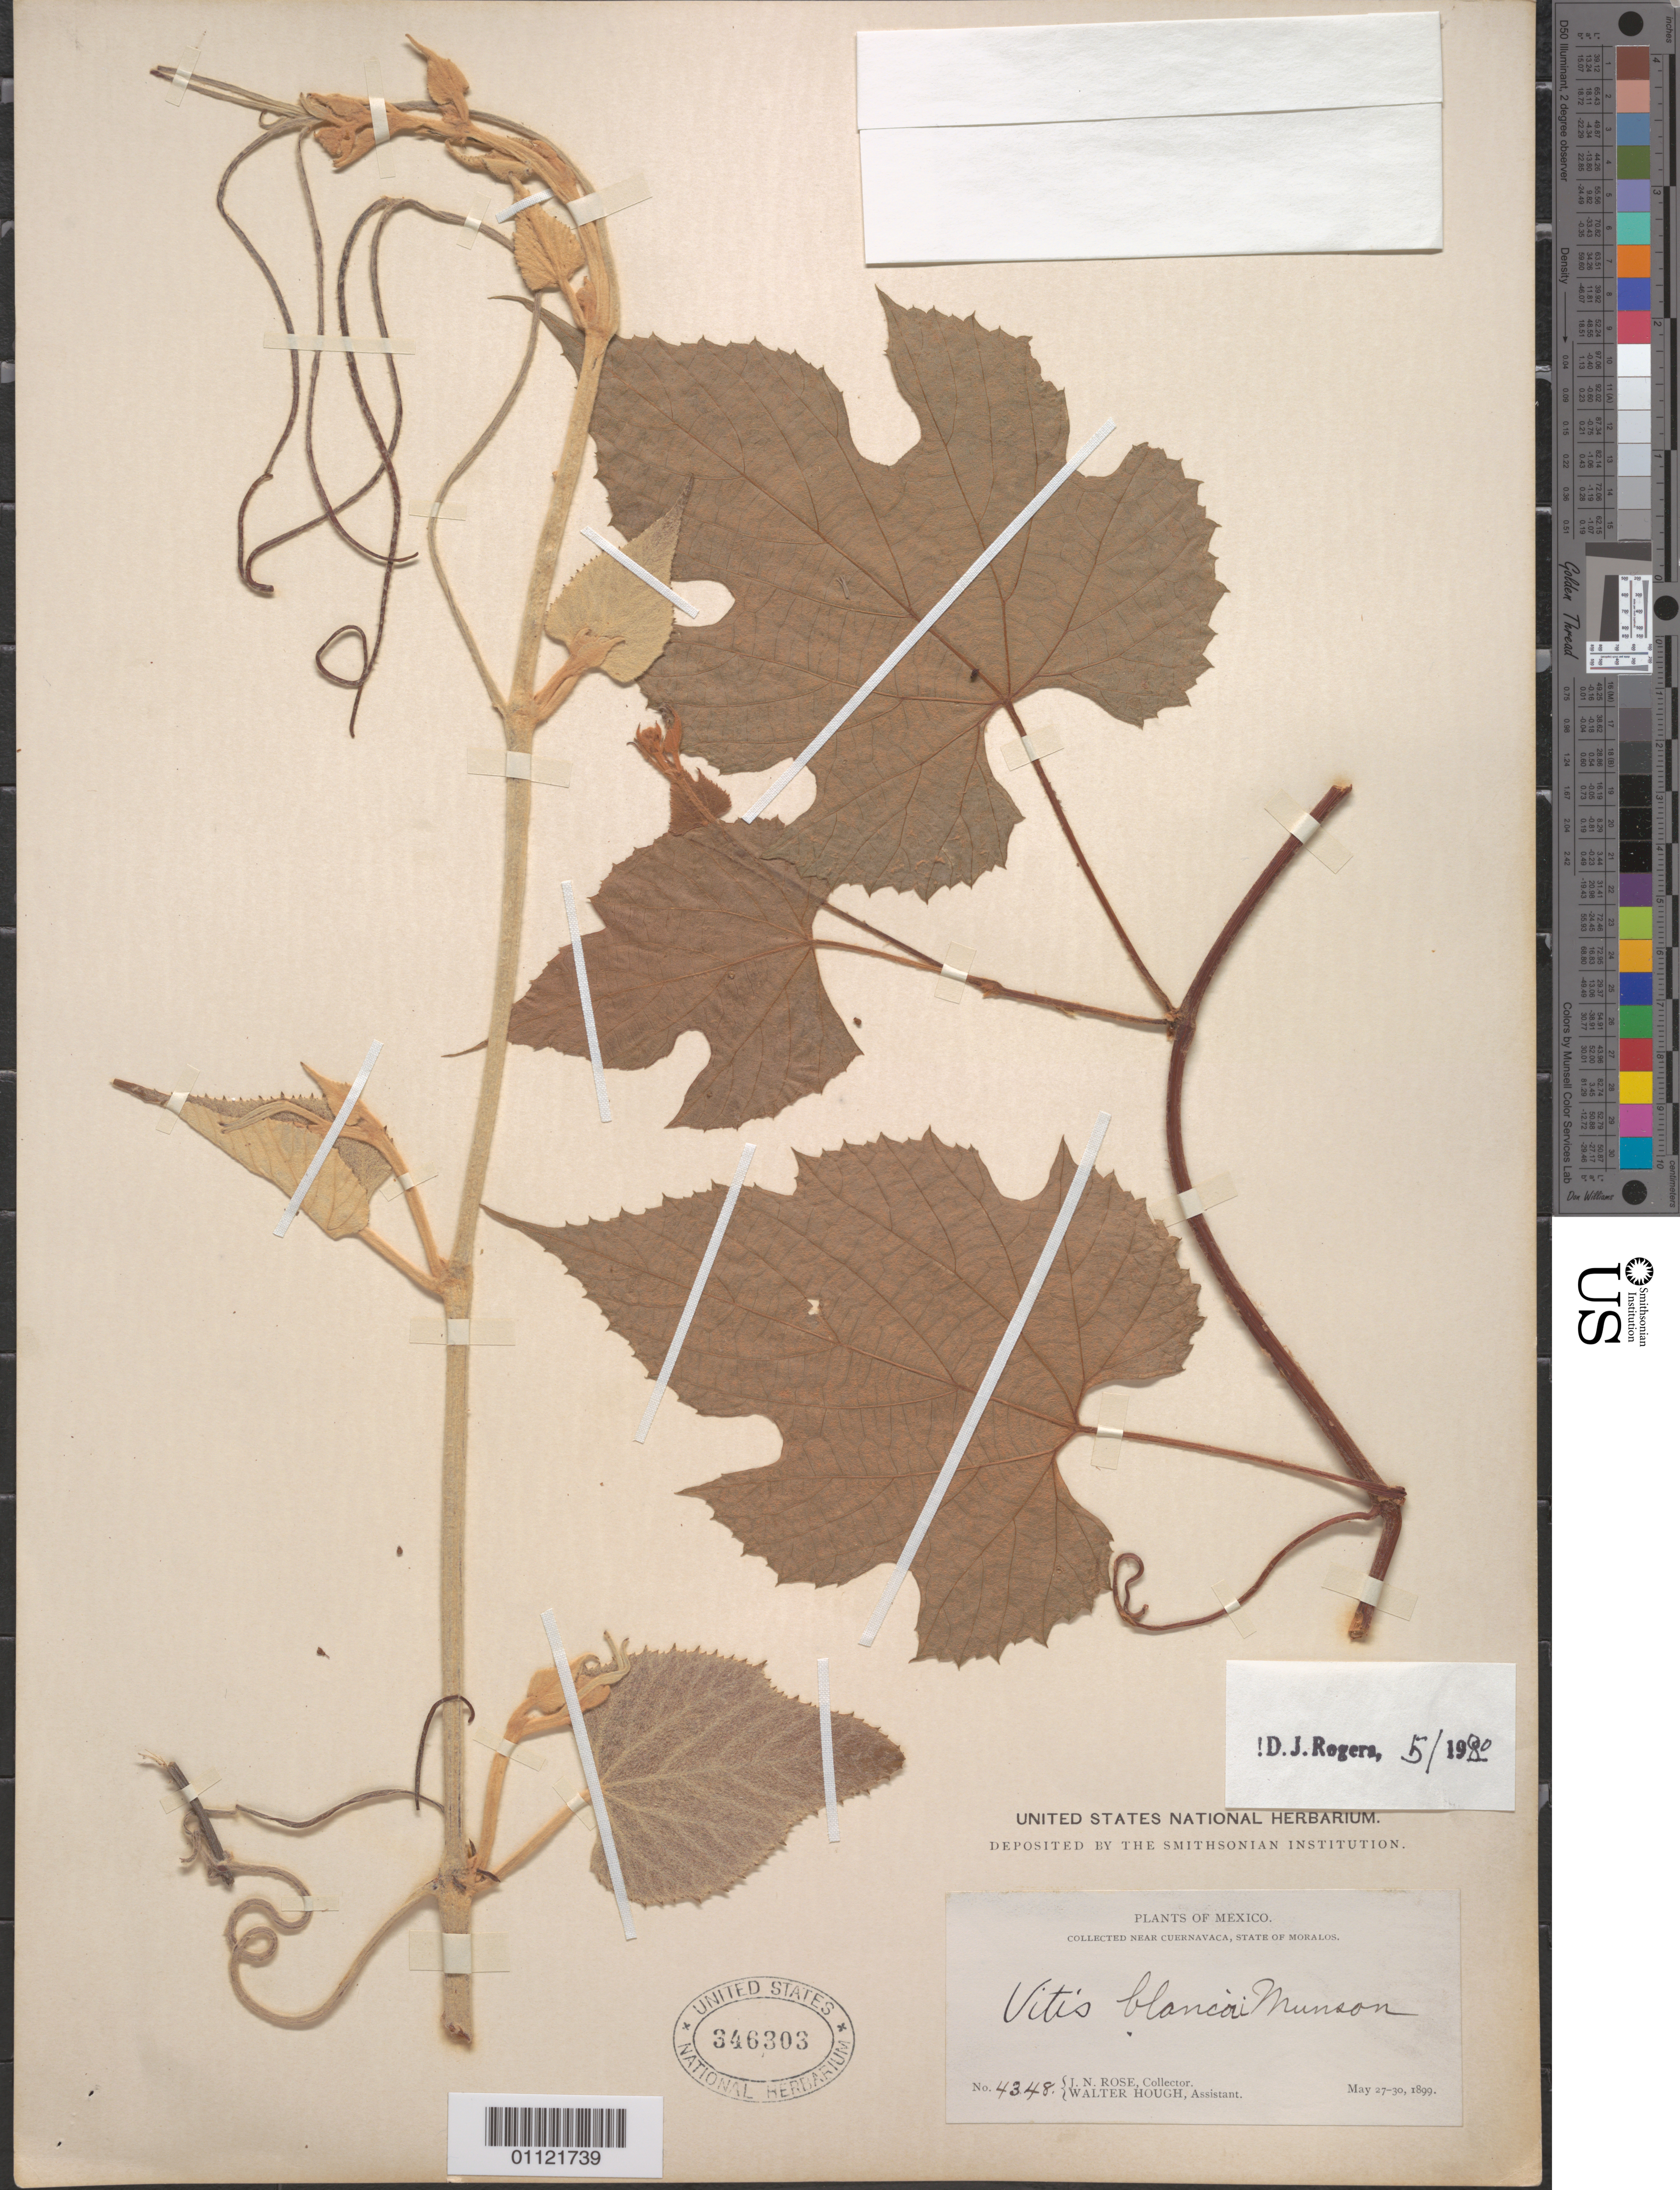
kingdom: Plantae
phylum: Tracheophyta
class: Magnoliopsida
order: Vitales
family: Vitaceae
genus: Vitis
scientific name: Vitis blancoii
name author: Munson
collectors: J. N. Rose & W. Hough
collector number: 4348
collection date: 1899-05-27/1899-05-30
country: Mexico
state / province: Morelos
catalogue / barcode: US 346303